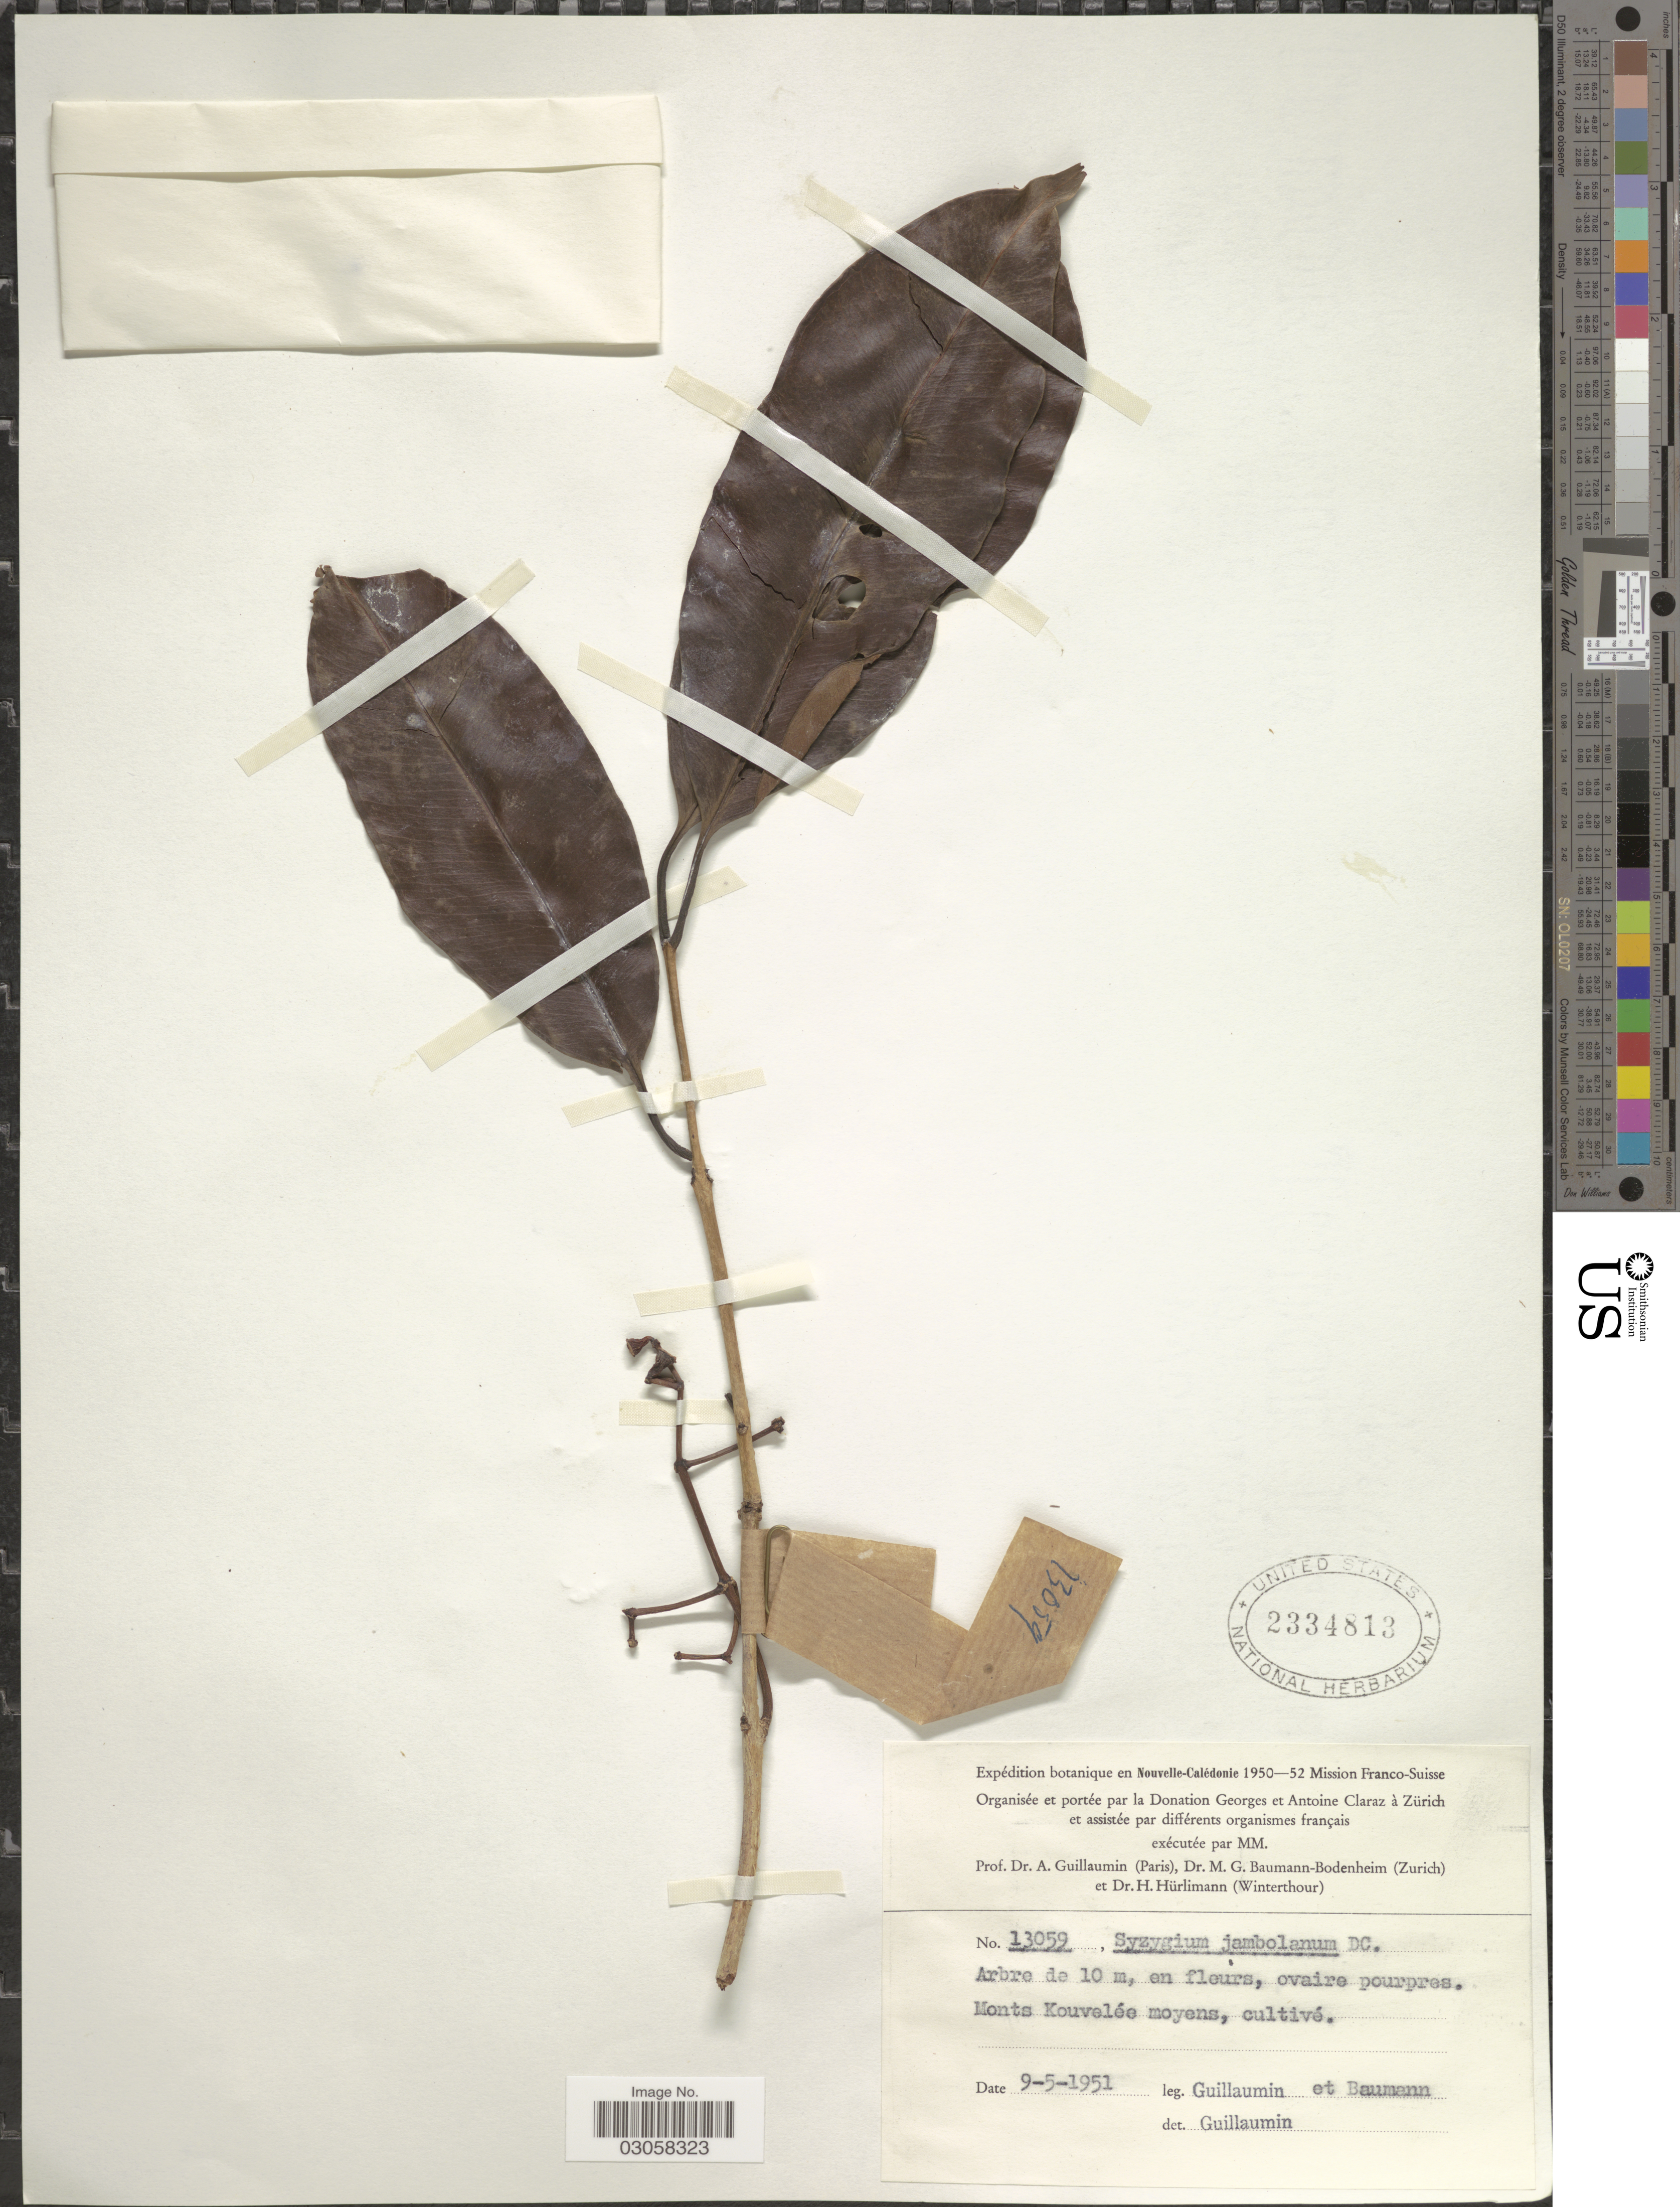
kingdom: Plantae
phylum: Tracheophyta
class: Magnoliopsida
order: Myrtales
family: Myrtaceae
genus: Syzygium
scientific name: Syzygium cumini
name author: (L.) Skeels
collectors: A. Guillaumin & M. G. Baumann-Bodenheim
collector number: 13059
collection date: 1951-05-09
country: New Caledonia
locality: Nouvelle-Calédonie. Monts Kouvelée moyens.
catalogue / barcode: US 2334813